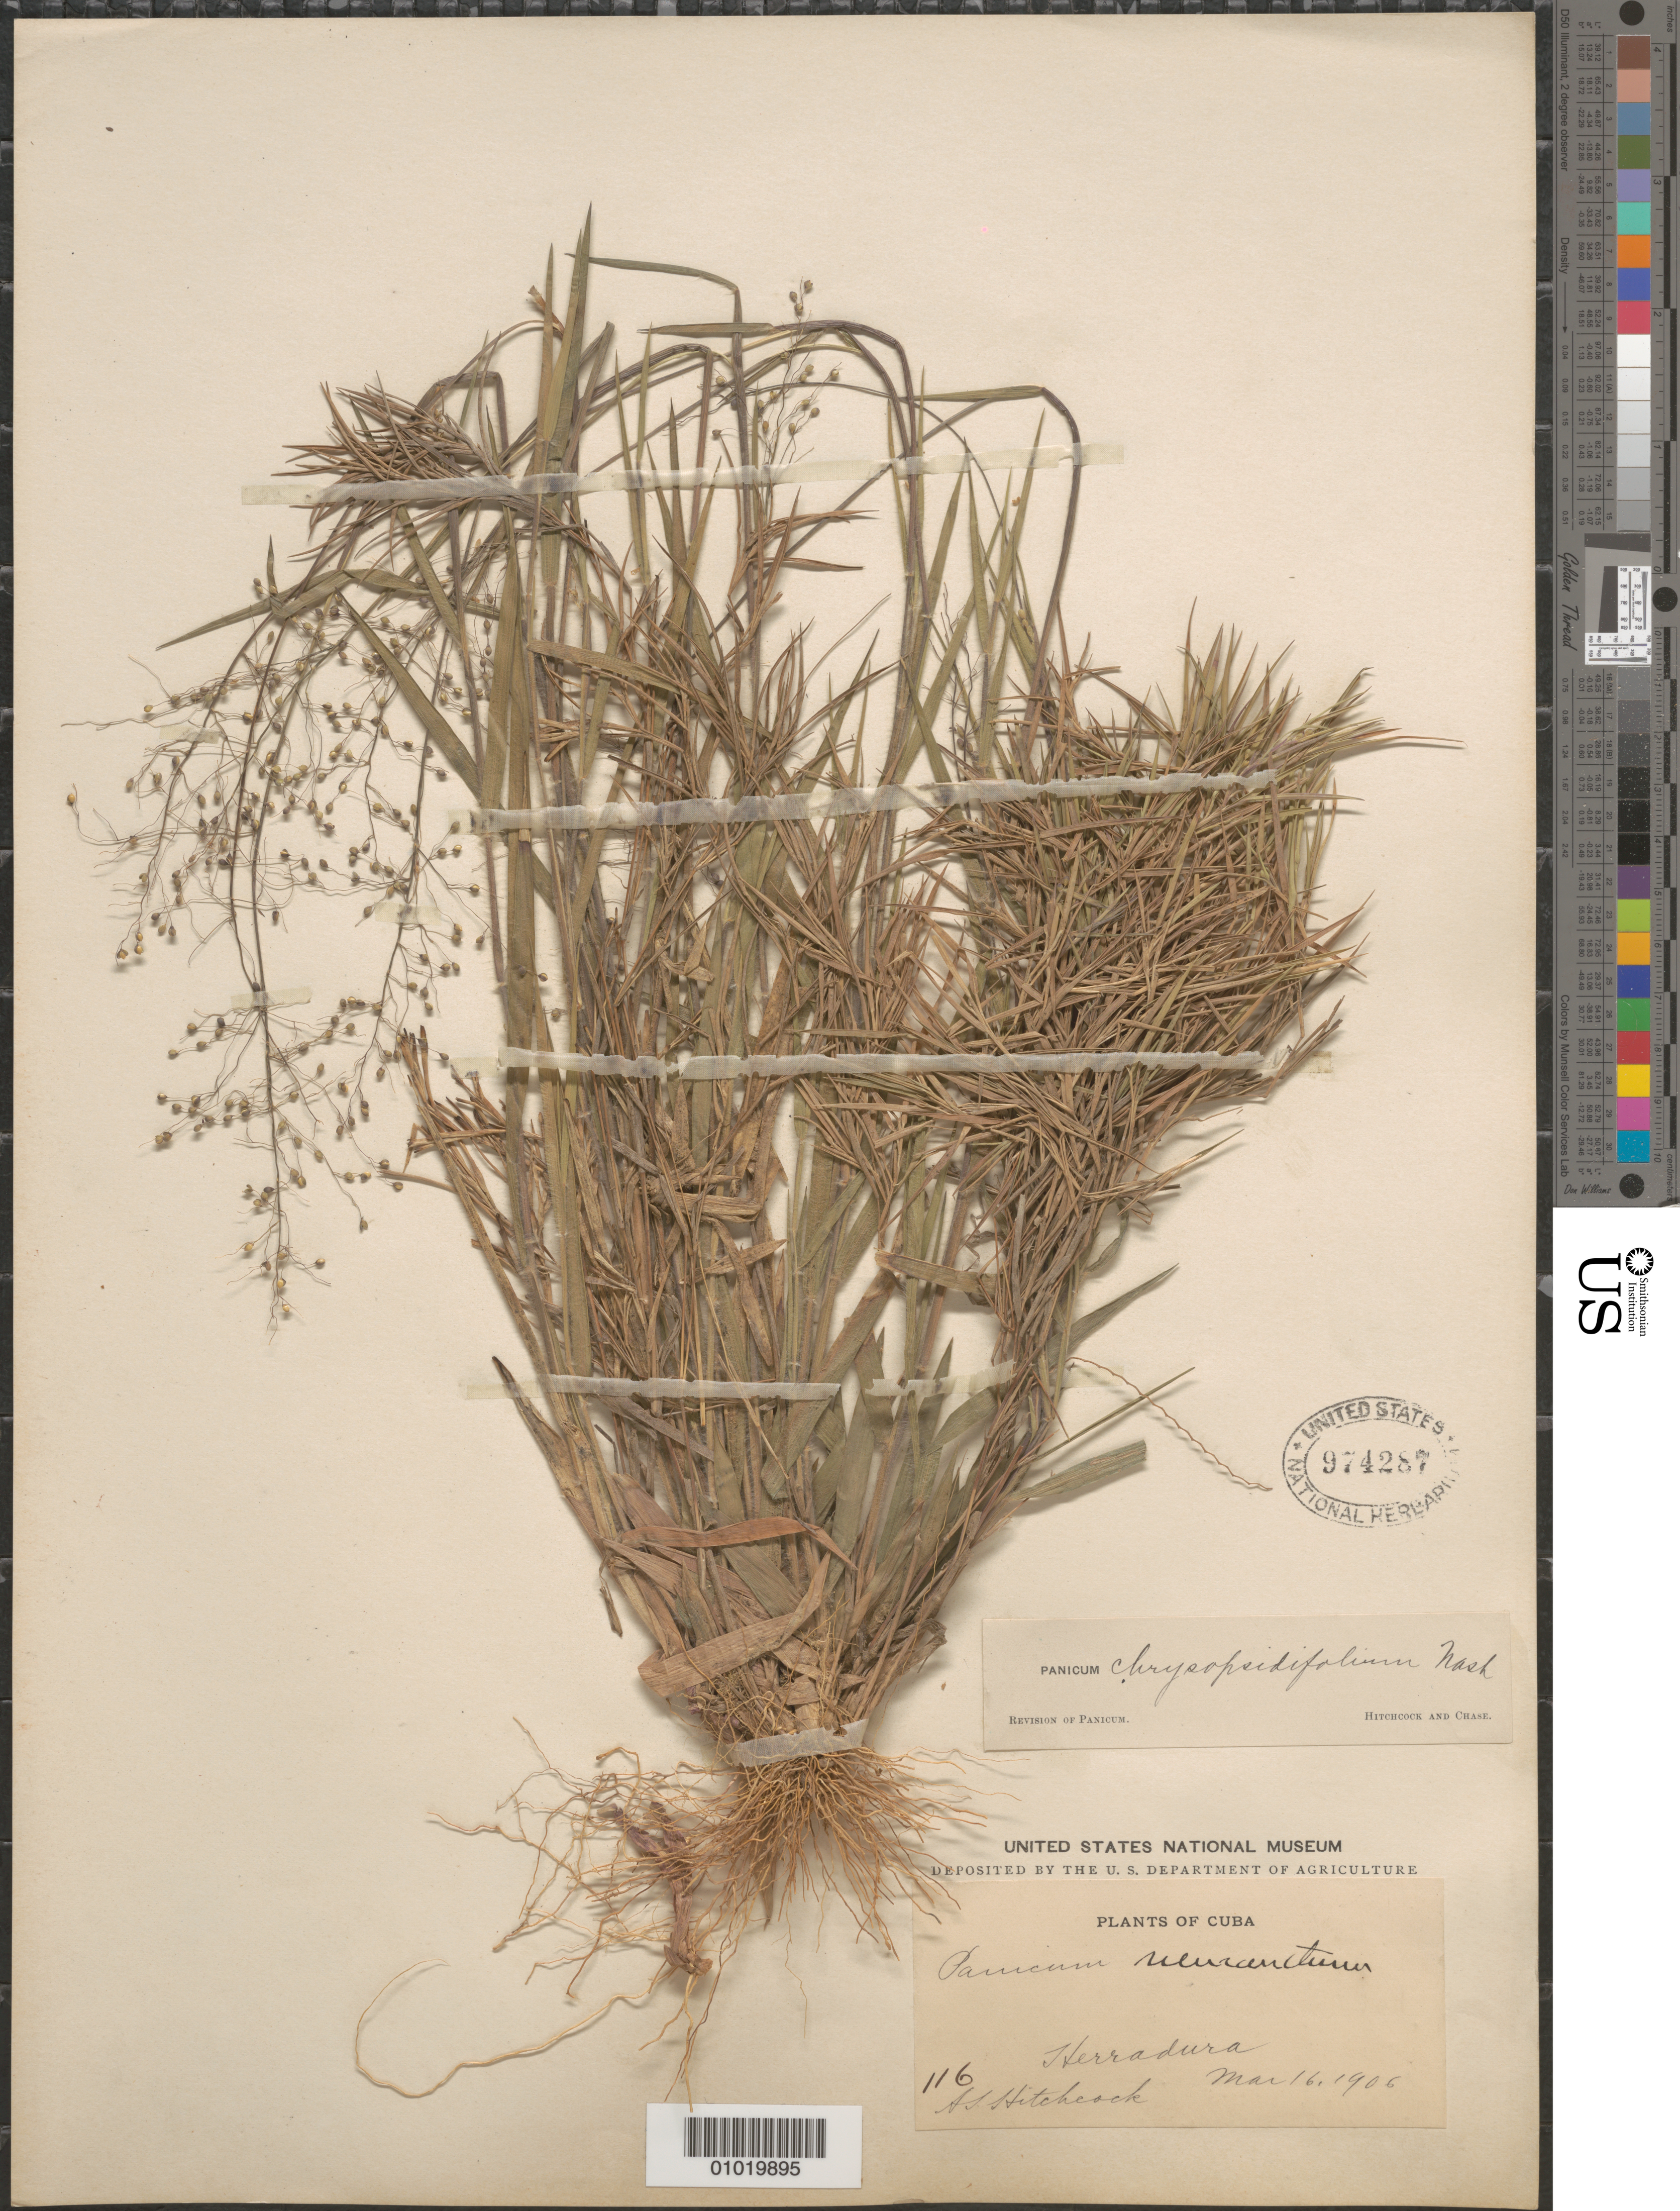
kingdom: Plantae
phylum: Tracheophyta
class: Liliopsida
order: Poales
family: Poaceae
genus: Panicum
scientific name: Panicum chrysopsidifolium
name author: Nash ex Small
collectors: A. S. Hitchcock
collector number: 116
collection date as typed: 16 Mar 1906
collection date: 1906-03-16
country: Cuba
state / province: Pinar del Rio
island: Cuba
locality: Herradura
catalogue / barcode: US 974287